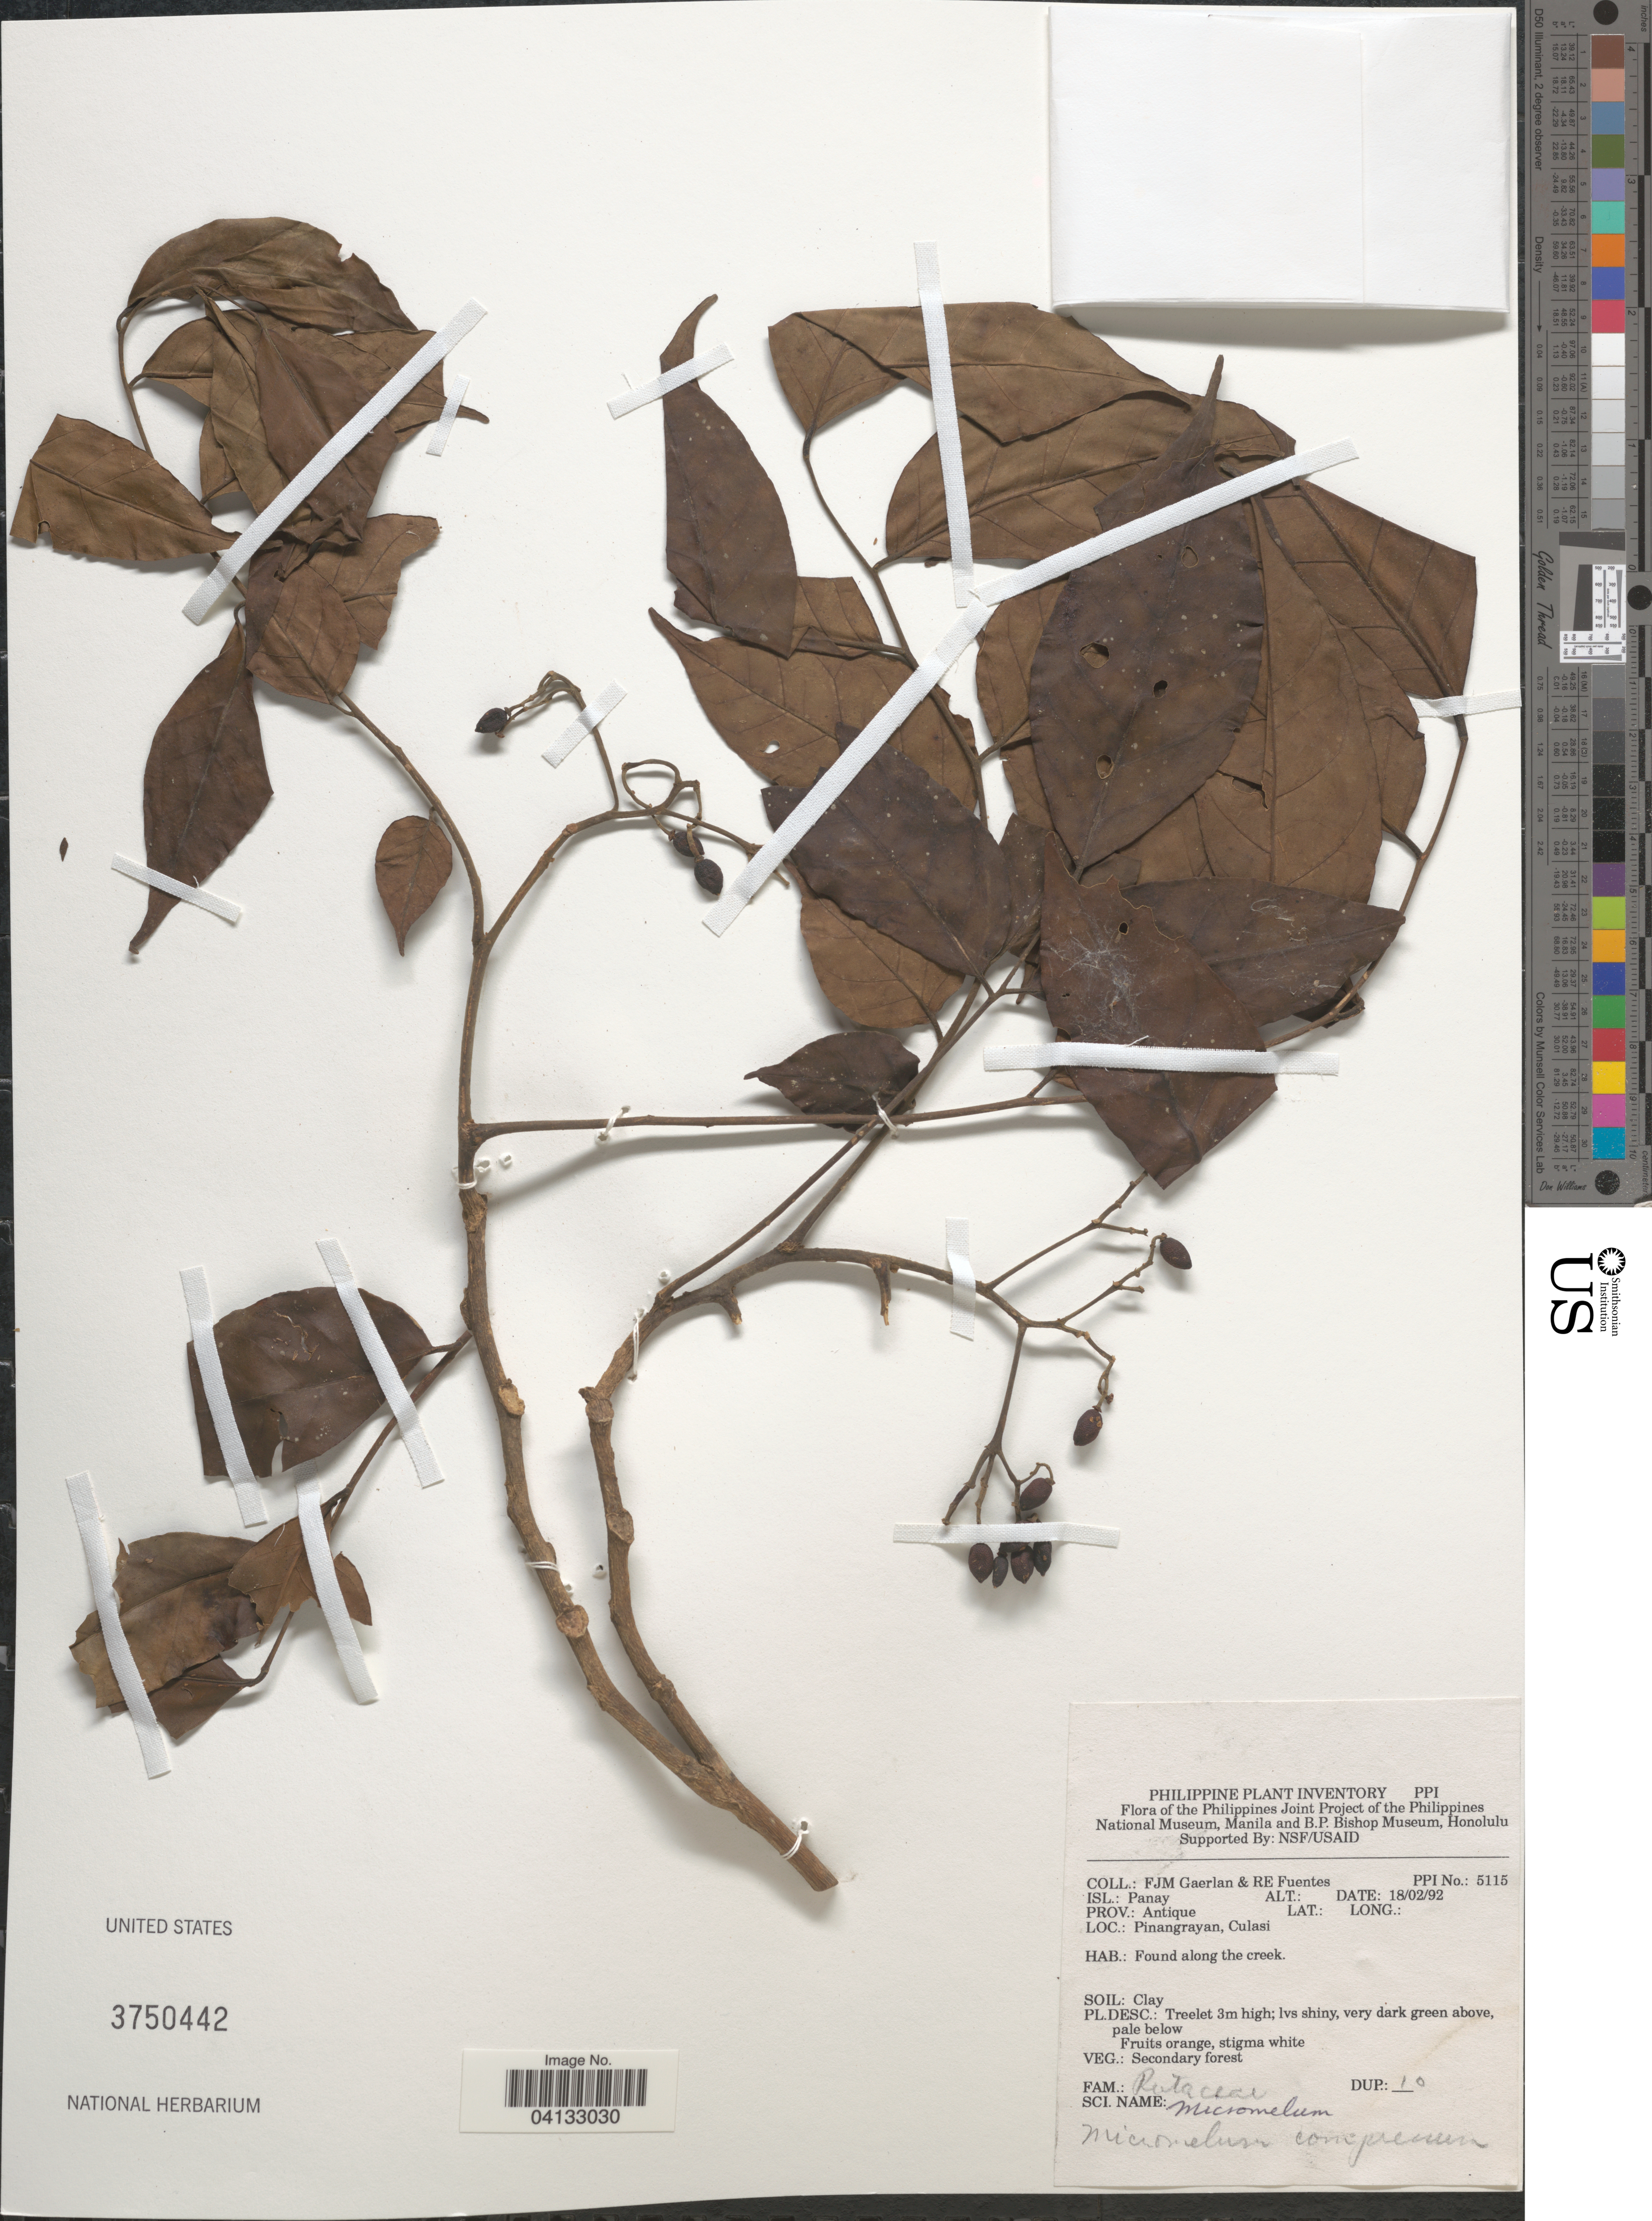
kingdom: Plantae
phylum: Tracheophyta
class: Magnoliopsida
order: Sapindales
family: Rutaceae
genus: Micromelum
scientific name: Micromelum compressum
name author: (Blanco) Merr.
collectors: F. Gaerlan & R. Fuentes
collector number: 5115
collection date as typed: Transcribed d/m/y: 18/2/92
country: Philippines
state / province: Western Visayas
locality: Isl.: Panay. Prov.: Antique. Pinangrayan, Culasi.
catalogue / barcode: US 3750442